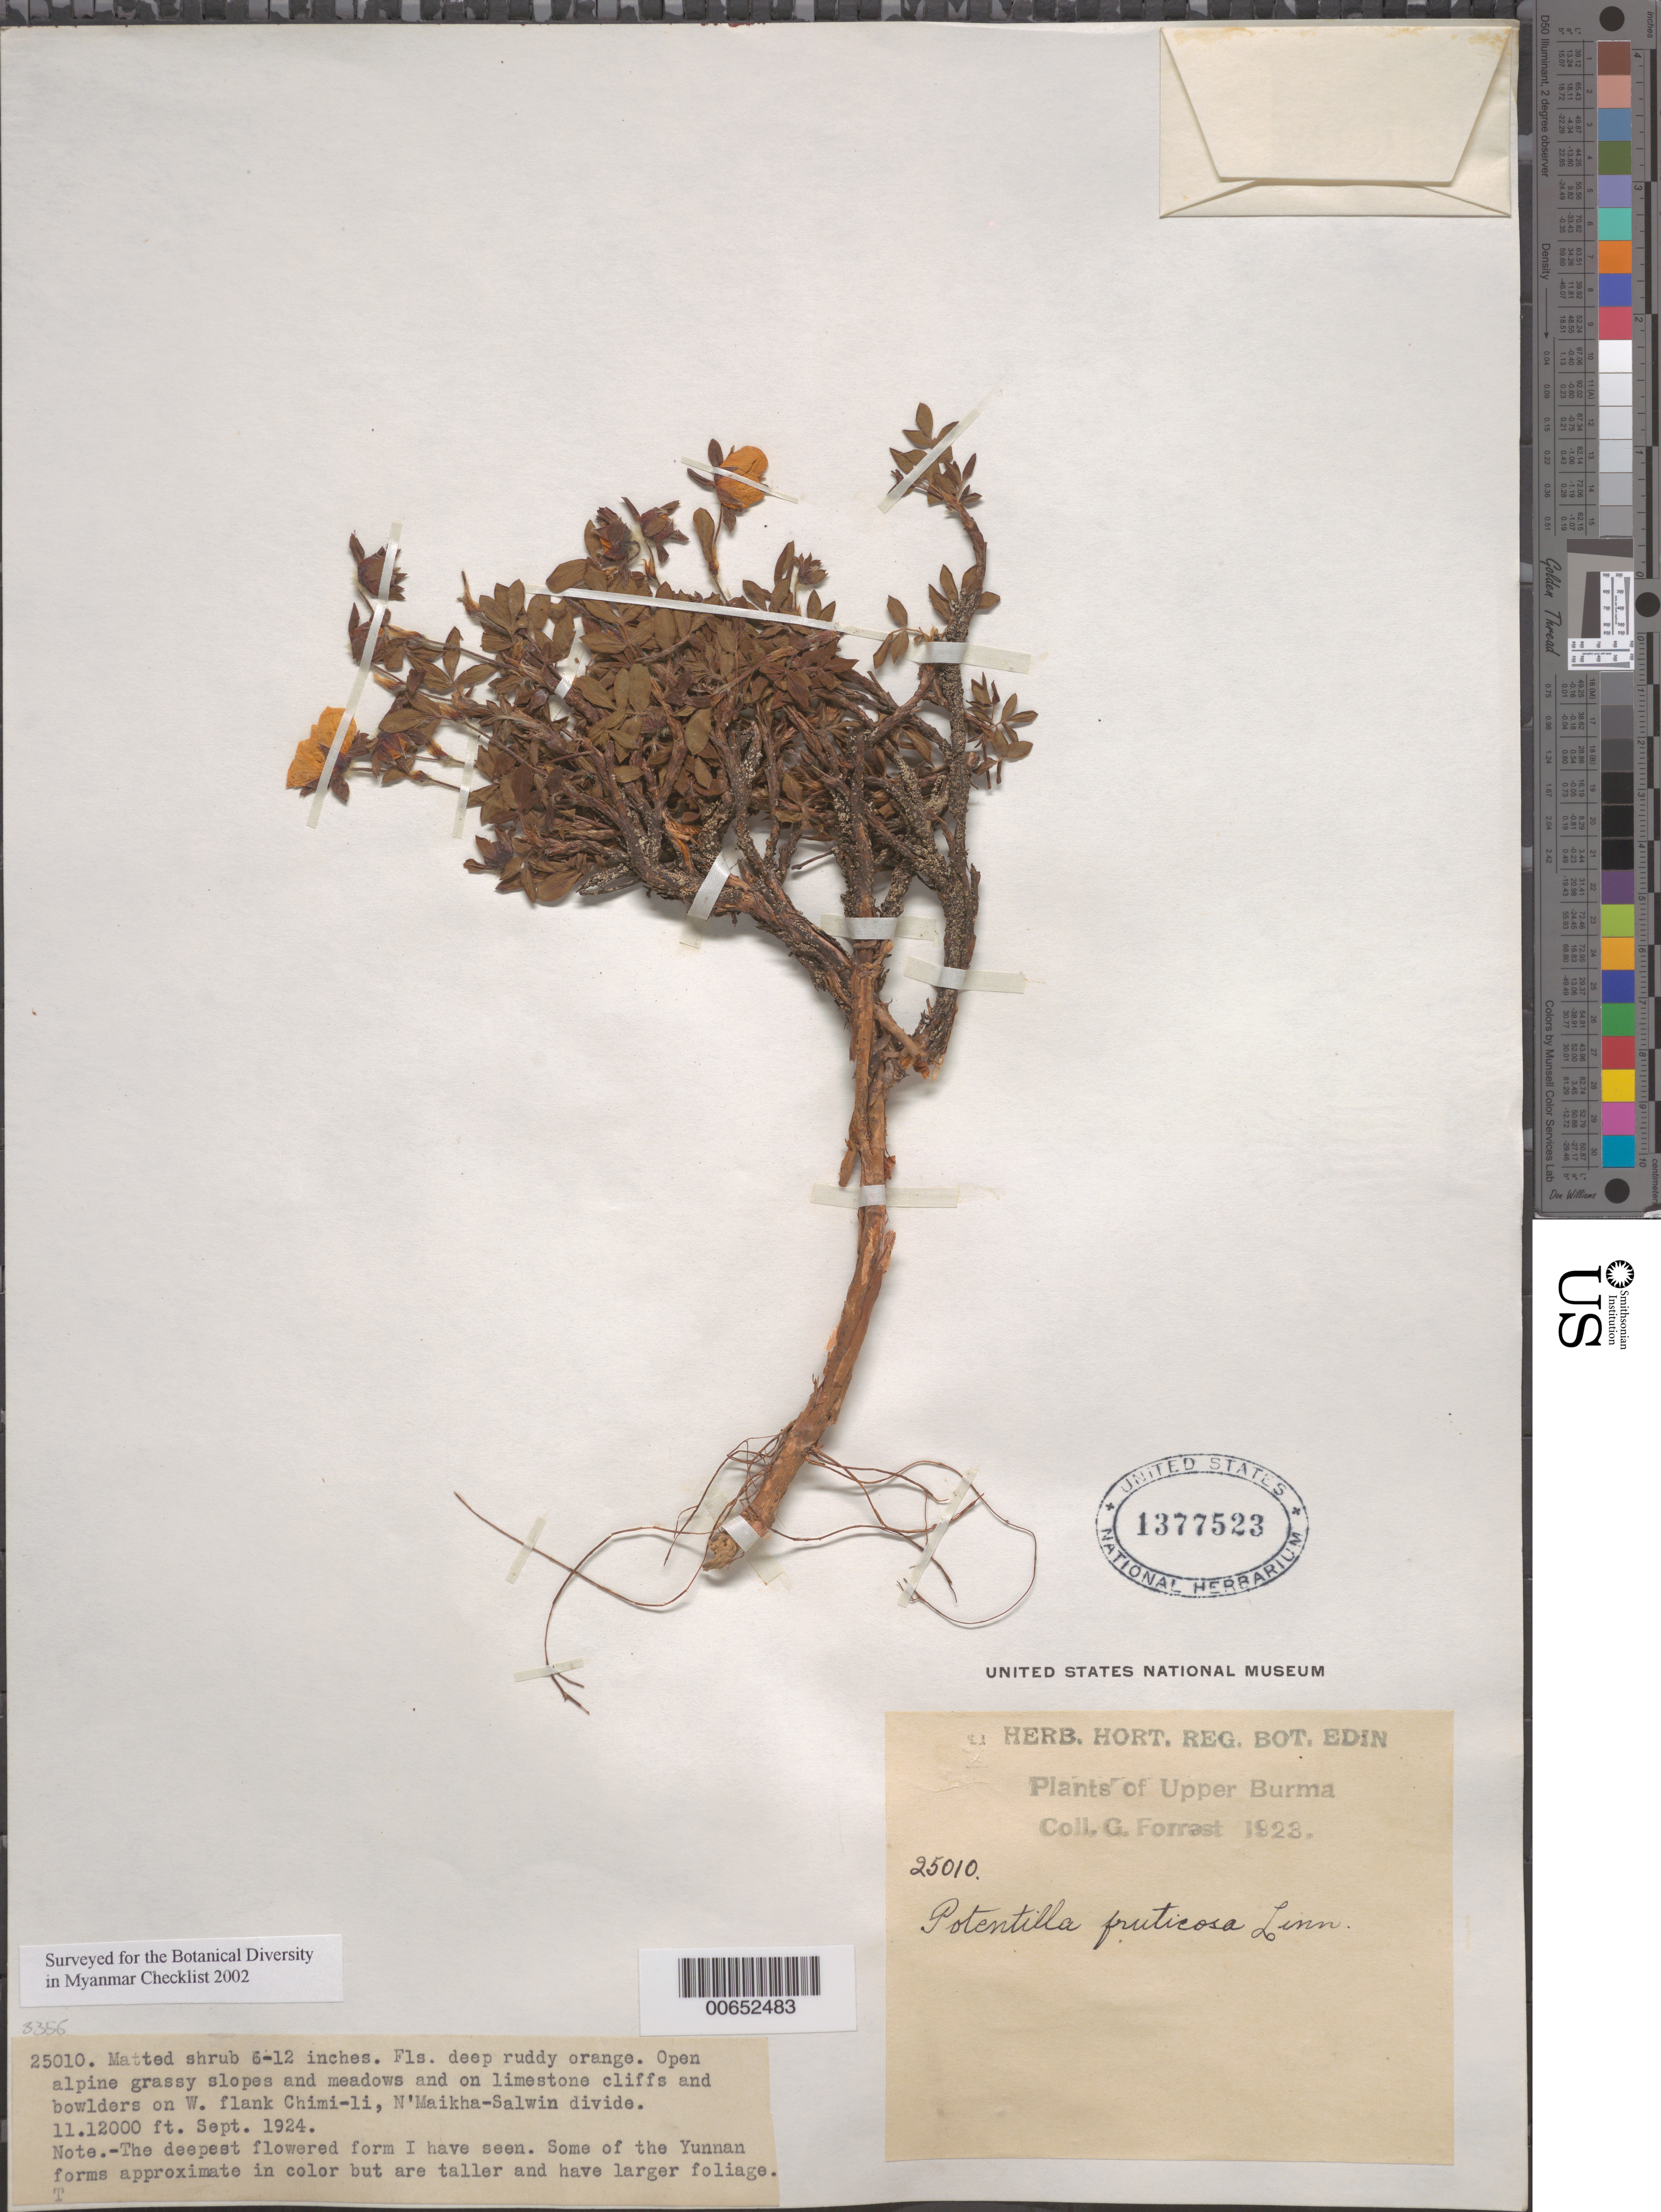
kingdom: Plantae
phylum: Tracheophyta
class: Magnoliopsida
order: Rosales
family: Rosaceae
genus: Dasiphora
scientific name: Dasiphora fruticosa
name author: (L.) Rydb.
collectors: G. Forrest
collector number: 25010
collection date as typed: Sep 1924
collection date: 1924-09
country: Myanmar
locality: Upper Burma, W flank of N'Maikha-Salwin Divide, Chimi-li.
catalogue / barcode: US 1377523